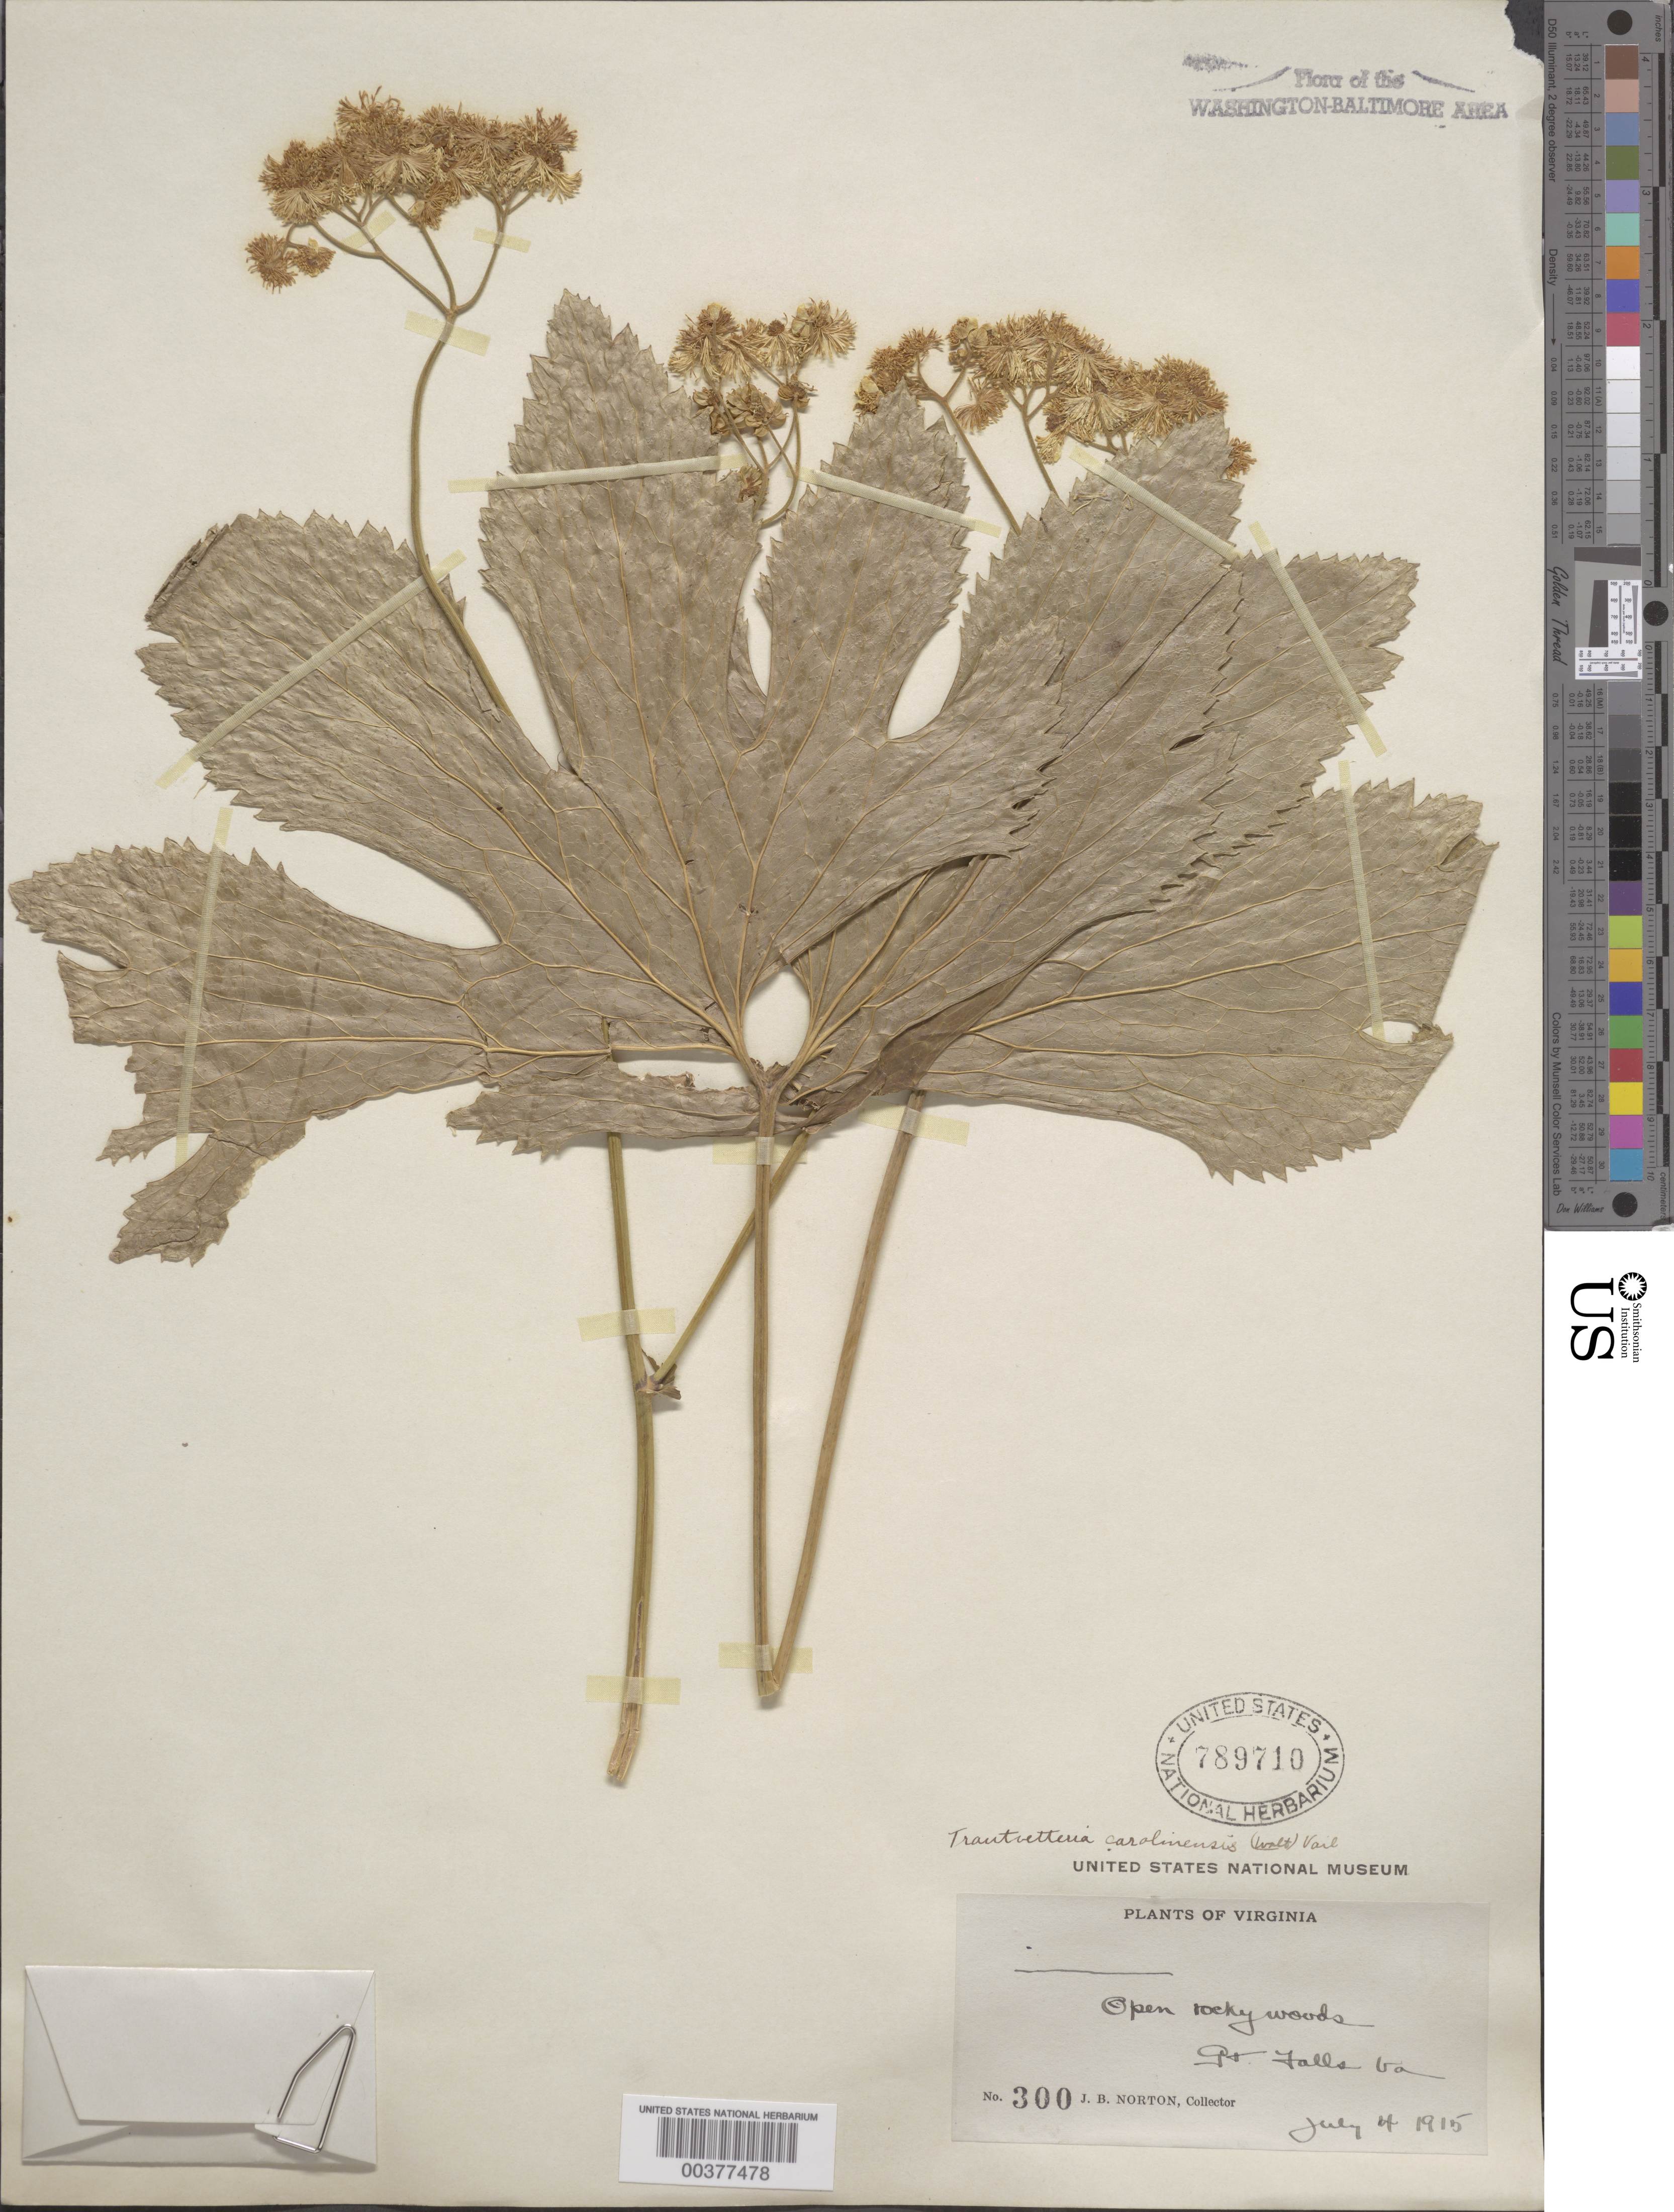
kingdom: Plantae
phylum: Tracheophyta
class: Magnoliopsida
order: Ranunculales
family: Ranunculaceae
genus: Trautvetteria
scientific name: Trautvetteria caroliniensis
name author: (Walter) Vail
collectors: J. Norton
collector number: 300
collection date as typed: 04 Jul 1915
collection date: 1915-07-04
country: United States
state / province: Virginia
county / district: Fairfax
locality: Great Falls C. and O. Canal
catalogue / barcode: US 789710